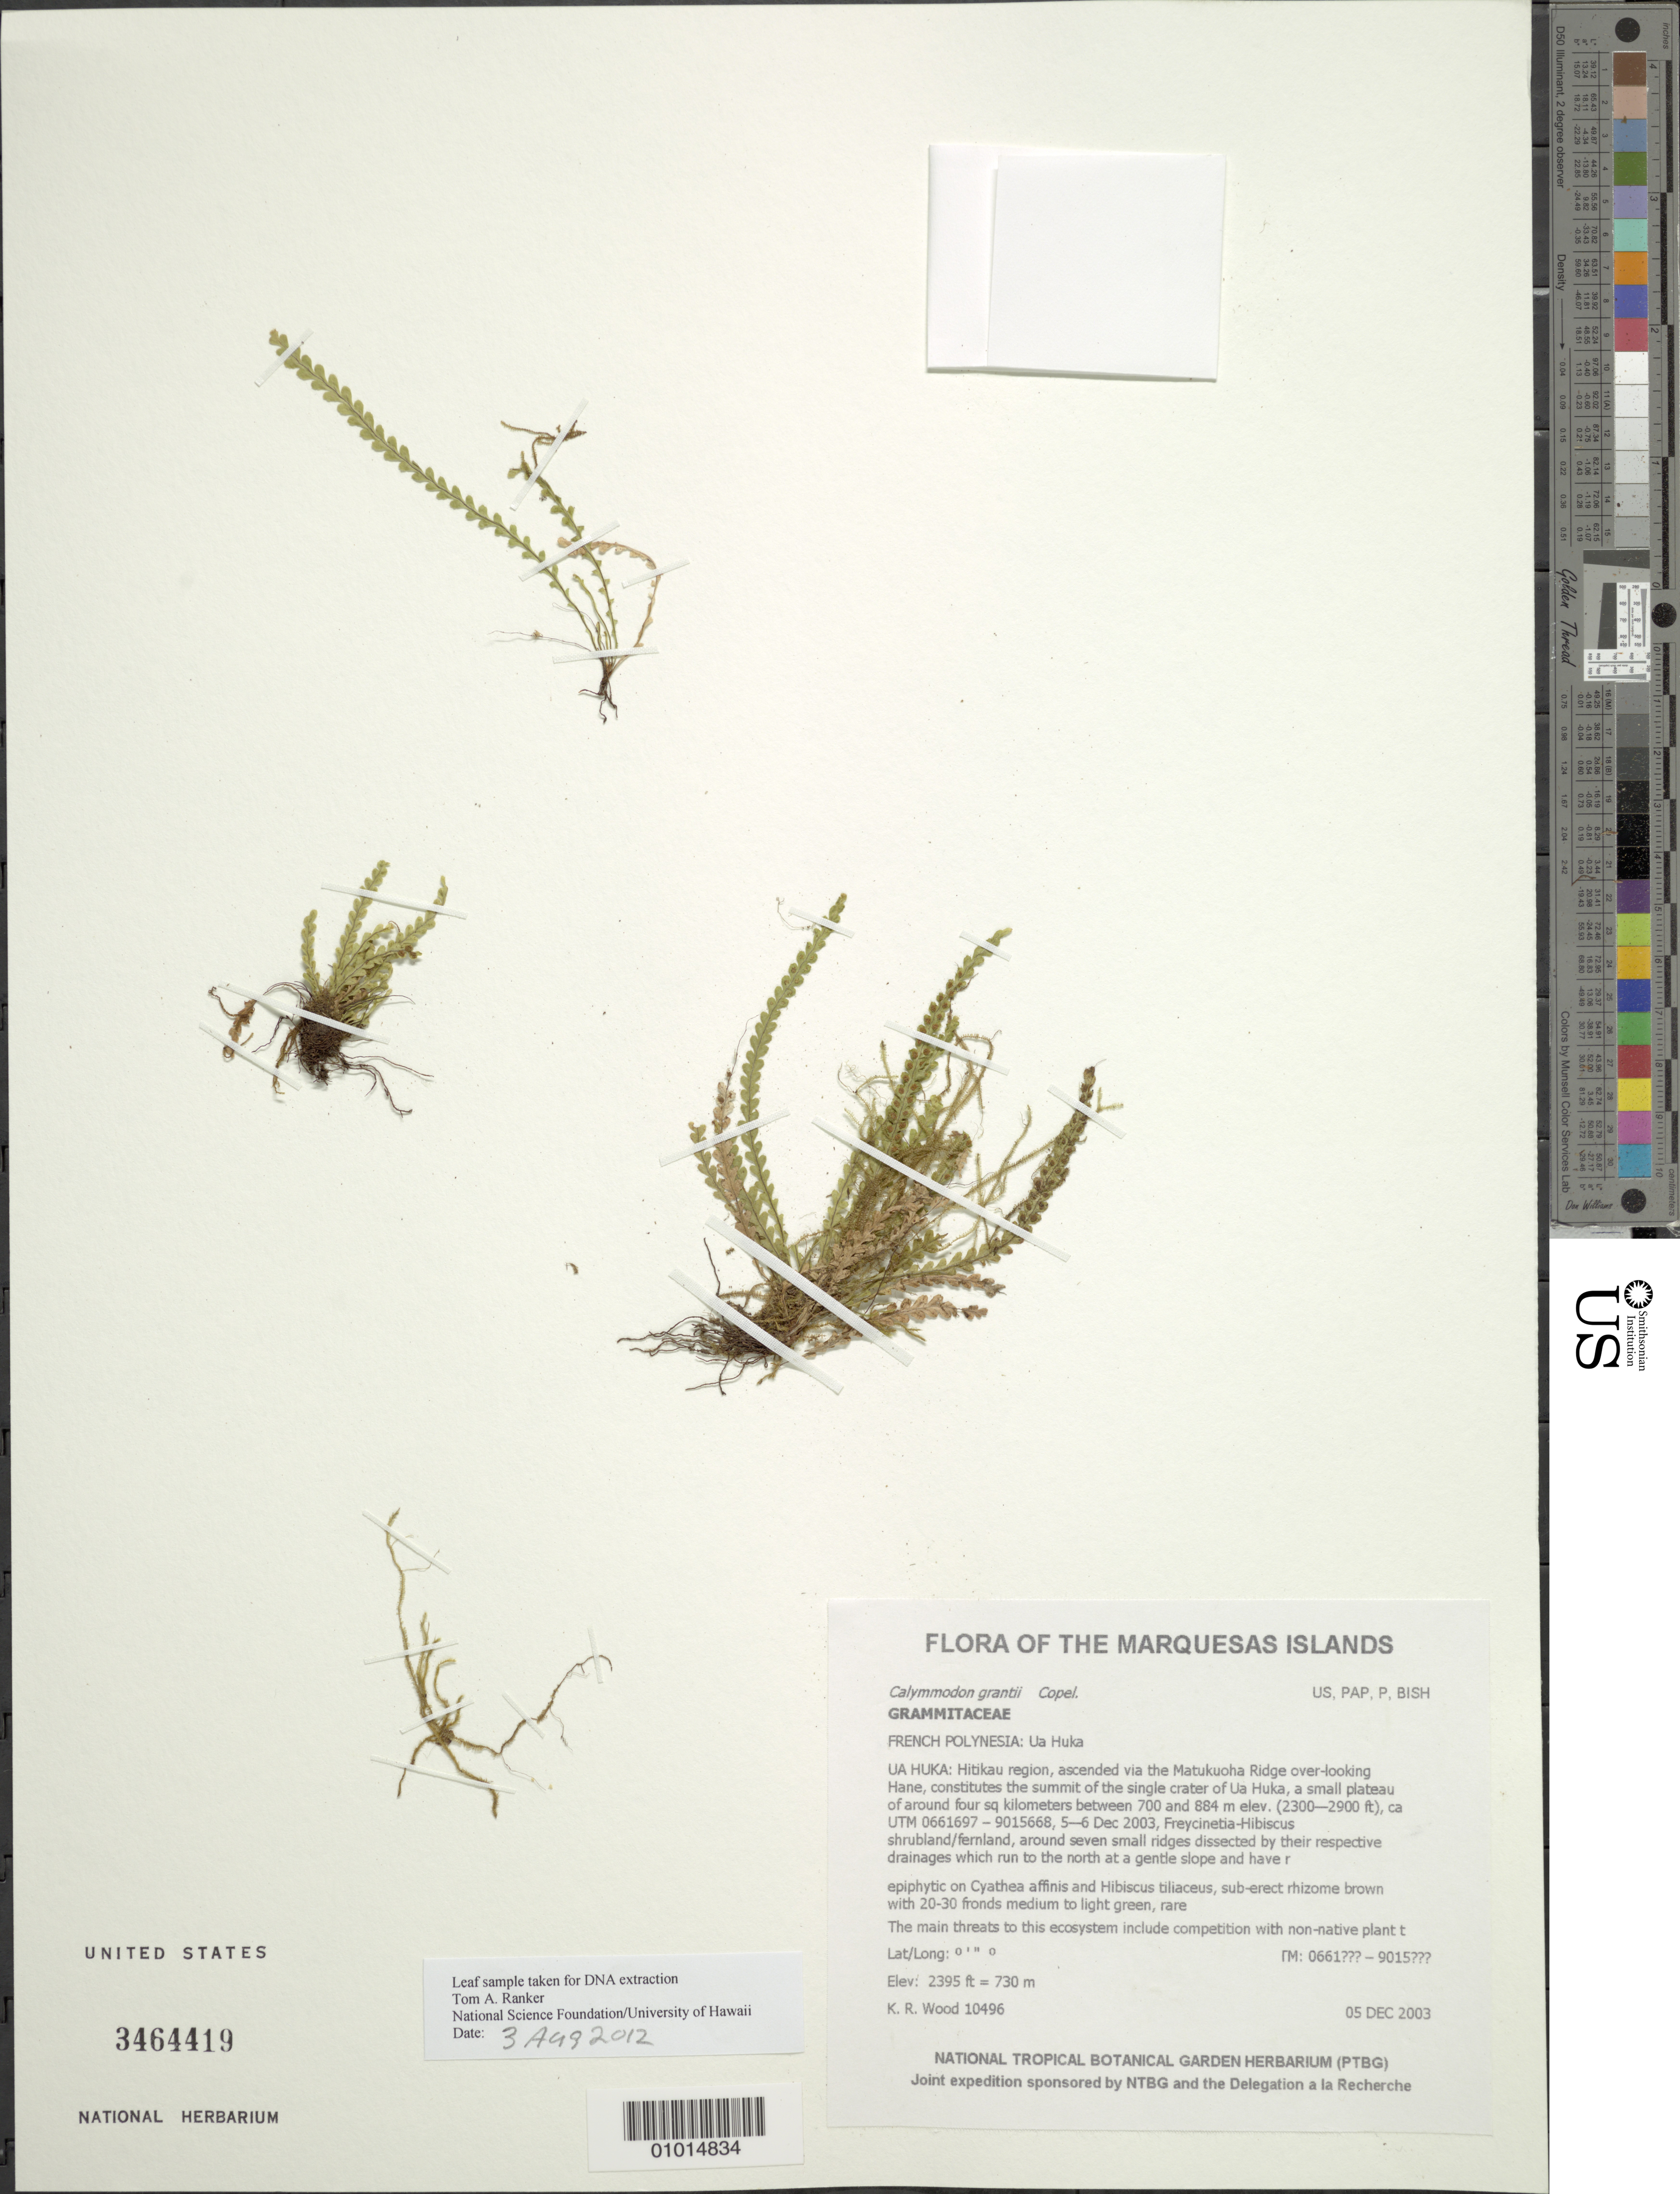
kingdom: Plantae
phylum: Tracheophyta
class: Polypodiopsida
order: Polypodiales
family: Polypodiaceae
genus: Calymmodon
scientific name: Calymmodon grantii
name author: Copel.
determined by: Lorence, David H., (PTBG), National Tropical Botanical Garden (UNITED STATES)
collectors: K. R. Wood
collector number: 10496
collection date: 2003-12-05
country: French Polynesia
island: Ua Huka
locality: Hitikau region, ascended via the Matukuoha Ridge over-looking Hane, constitutes the summit of the single crater of Ua Huka, a small plateau of around four sq kilometers between 700 and 884 m elev.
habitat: Freycinetia - Hibiscus shrubland/fernland, with around 7 small ridges dissected by their respective drainages which run to the north at a gentle slope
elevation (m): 730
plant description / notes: Competition with non-native plant taxa or animals that could make their way up from the lower regions. The area should be biologically monitored periodically for any such threats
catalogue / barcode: US 3464419